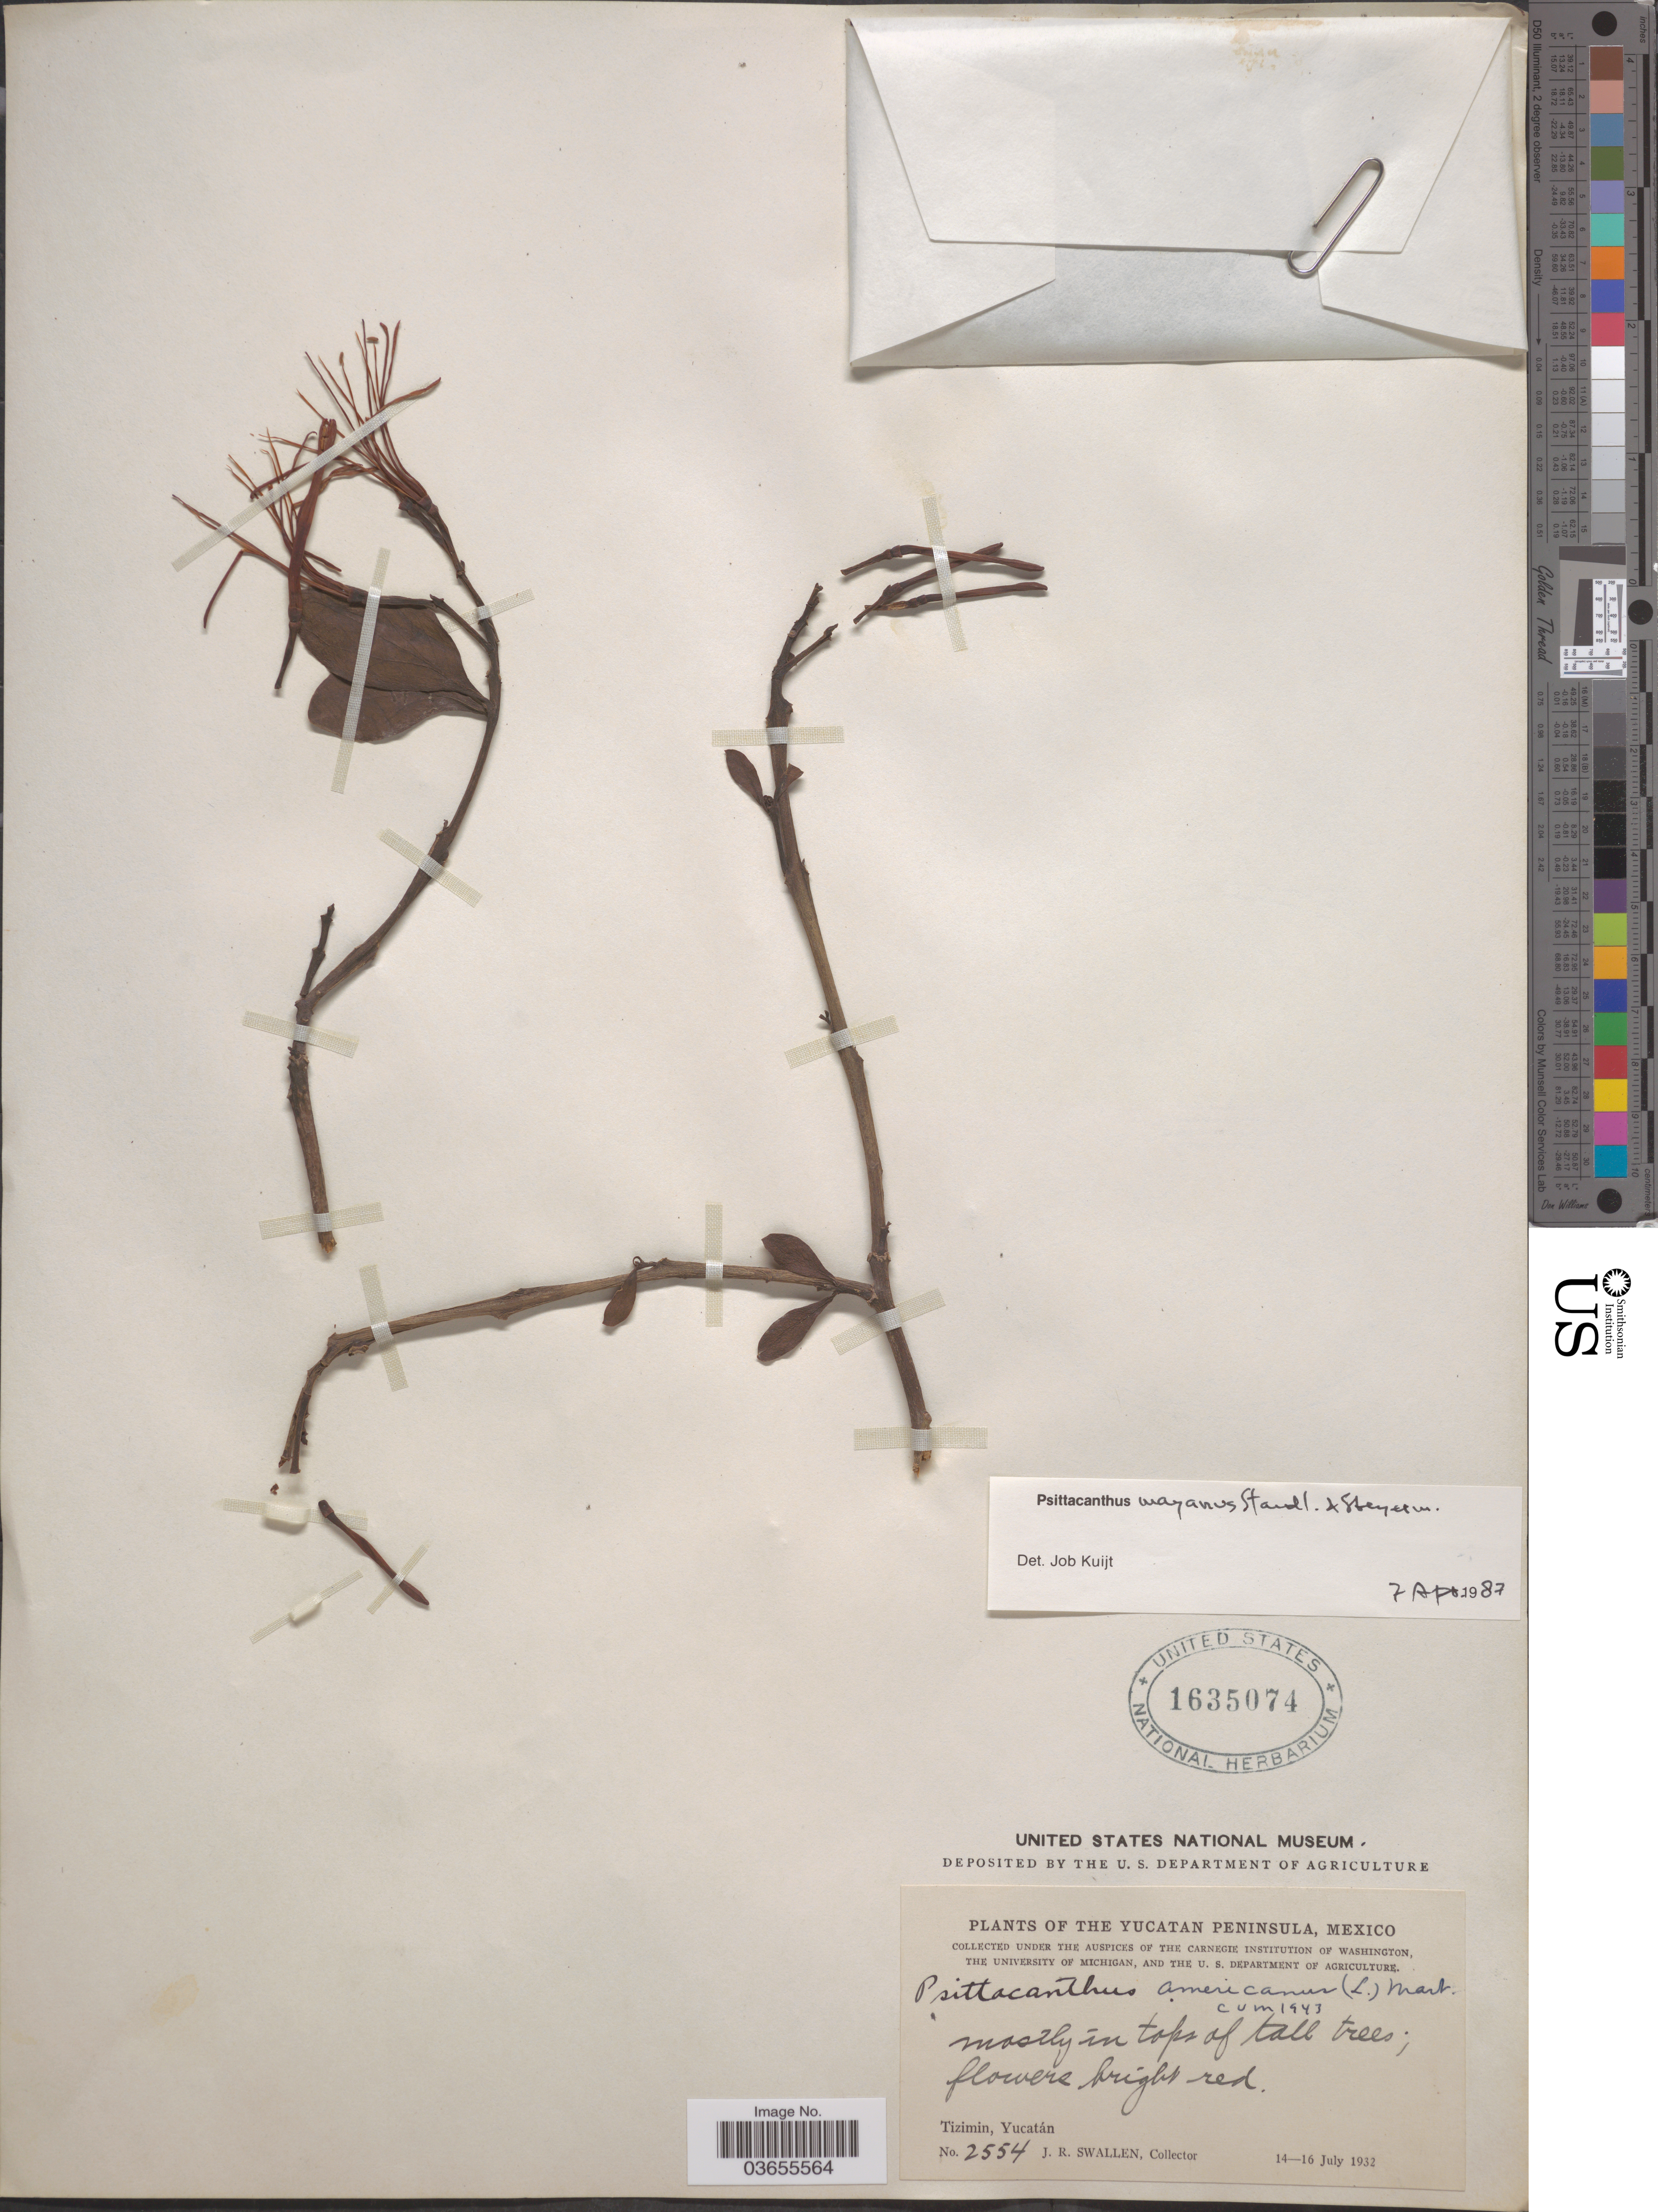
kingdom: Plantae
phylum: Tracheophyta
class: Magnoliopsida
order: Santalales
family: Loranthaceae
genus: Psittacanthus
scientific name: Psittacanthus mayanus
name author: Standl. & Steyerm.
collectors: J. R. Swallen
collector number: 2554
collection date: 1932-07-14/1932-07-16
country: Mexico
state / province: Yucatán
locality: Yucatan Peninsula. Tizimin.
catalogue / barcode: US 1635074